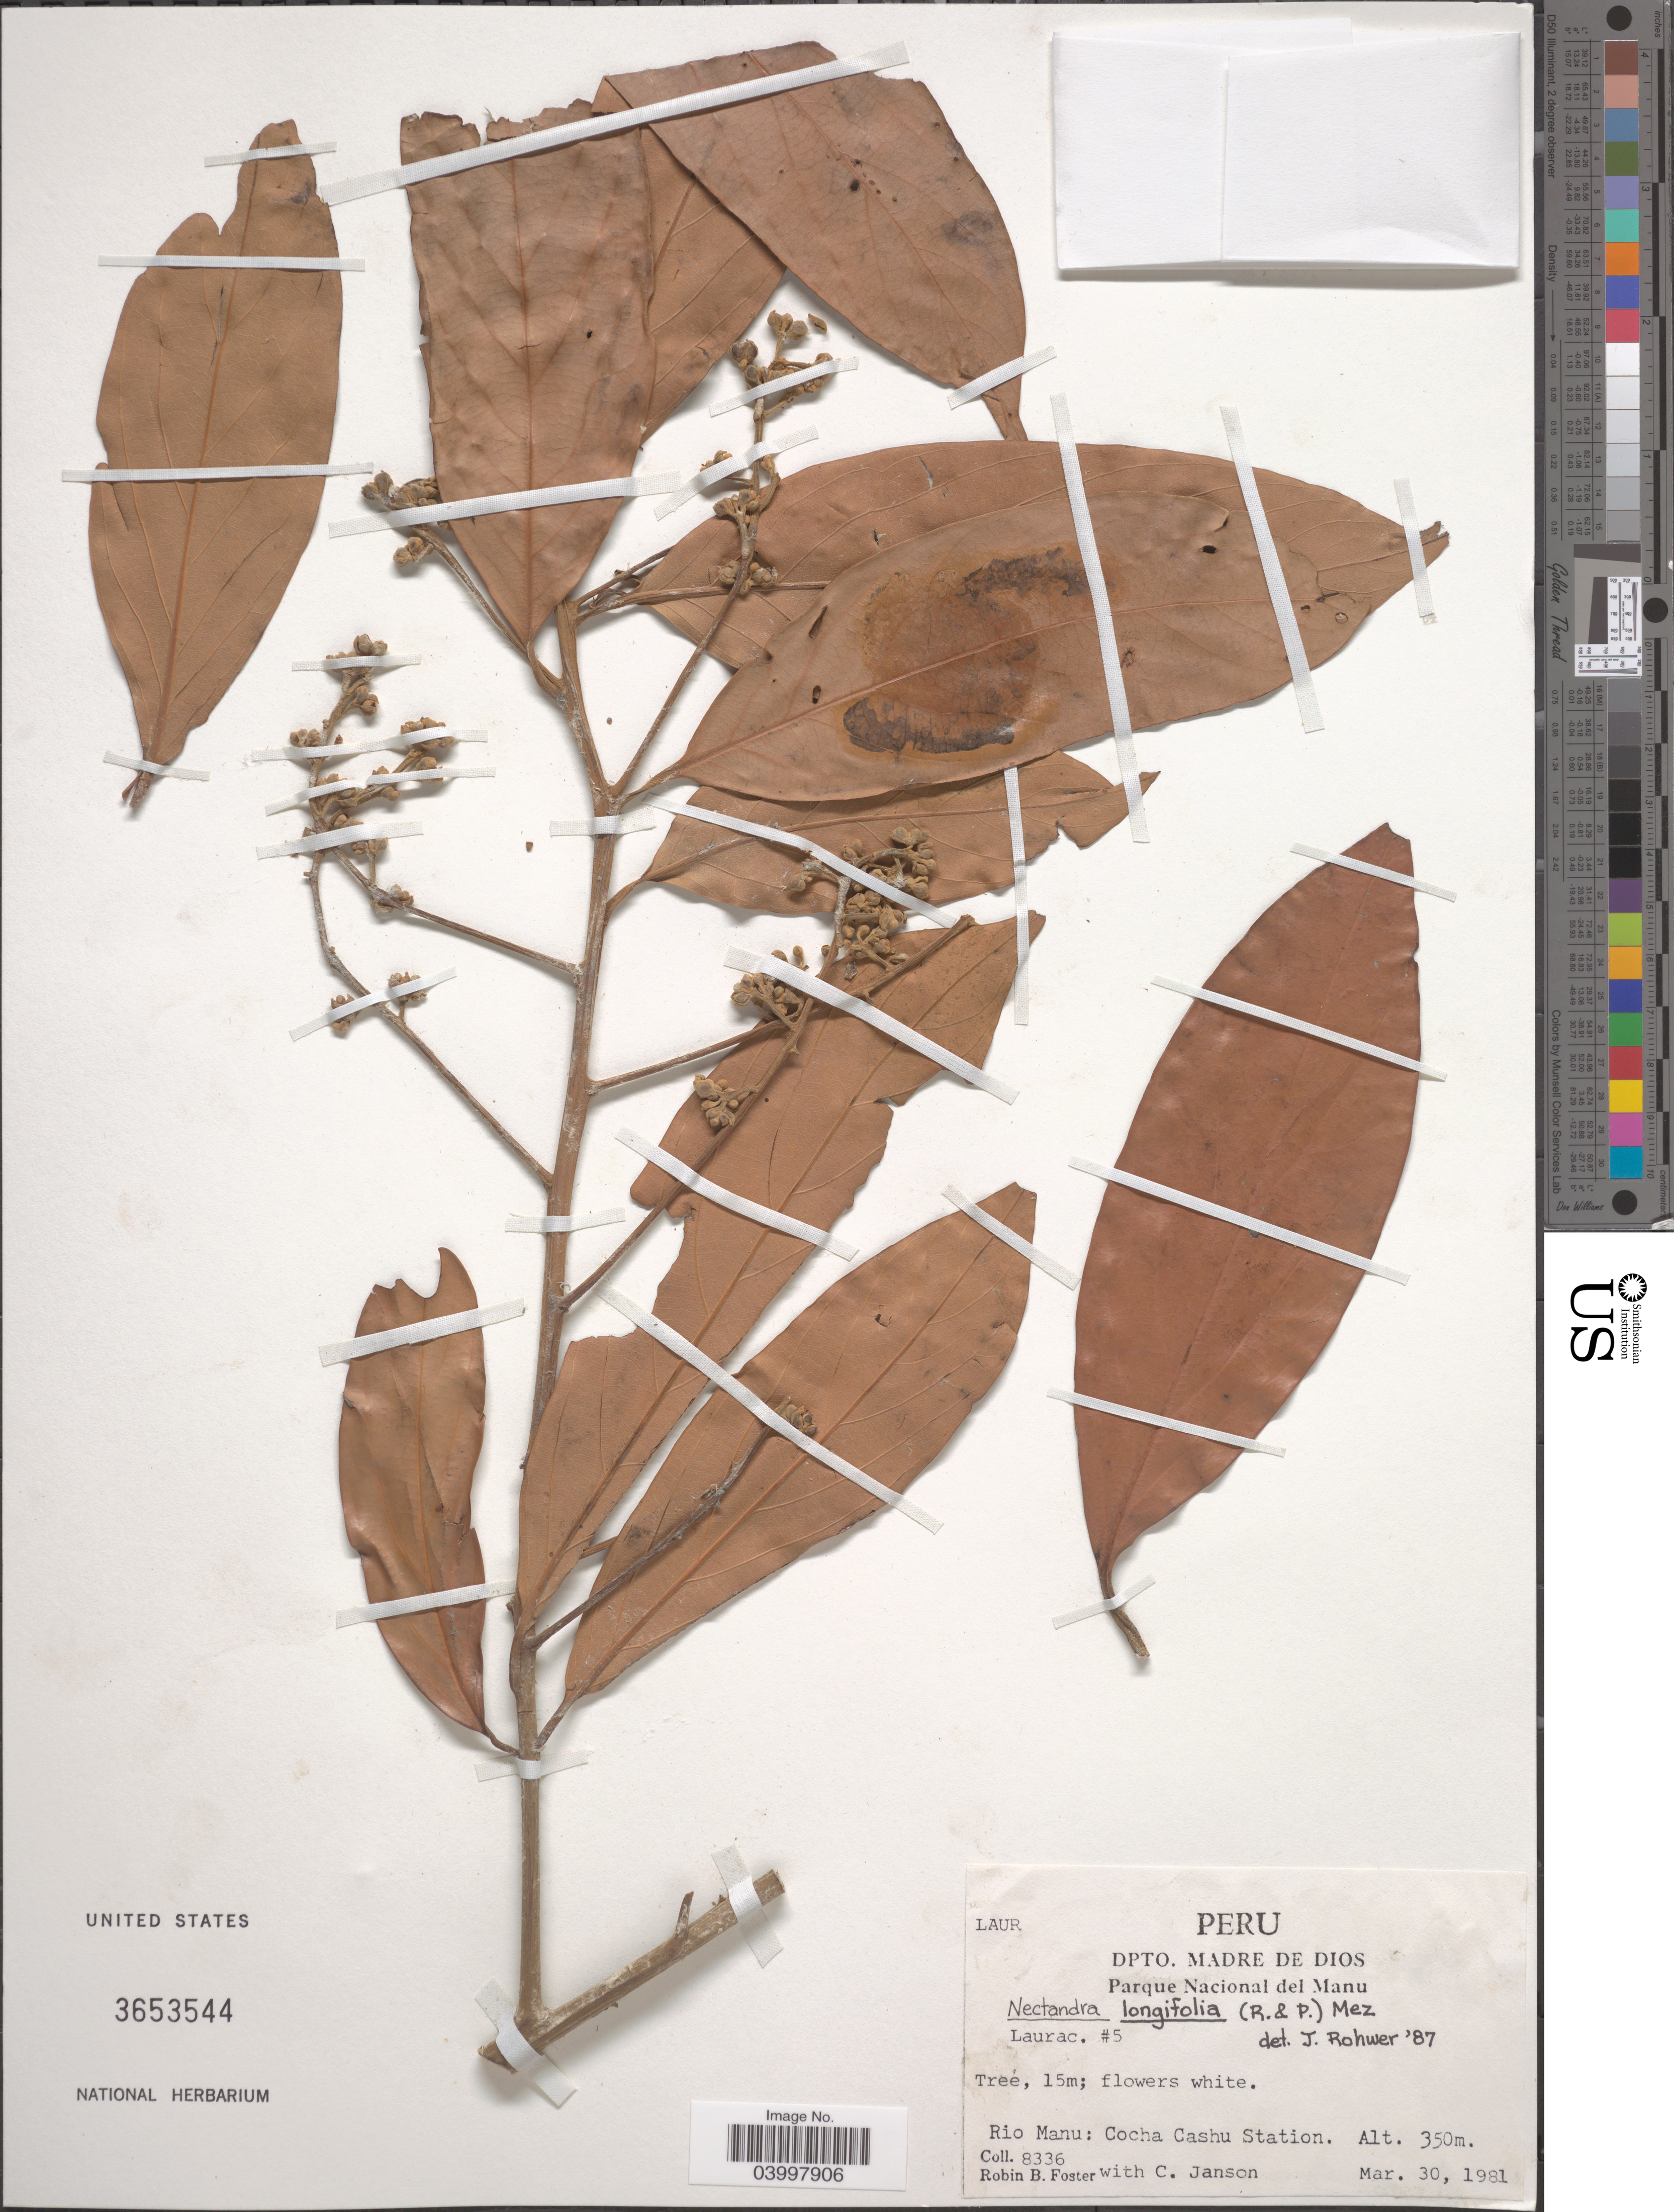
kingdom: Plantae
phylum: Tracheophyta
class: Magnoliopsida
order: Laurales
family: Lauraceae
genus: Nectandra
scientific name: Nectandra longifolia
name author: (Ruiz & Pav.) Nees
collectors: R. B. Foster & C. Janson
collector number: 8336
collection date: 1981-03-30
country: Peru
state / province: Madre de Dios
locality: Dpto. Madre de Dios. Parque Nacional del Manu. Rio Manu: Cocha Cashu Station.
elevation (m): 350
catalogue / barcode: US 3653544